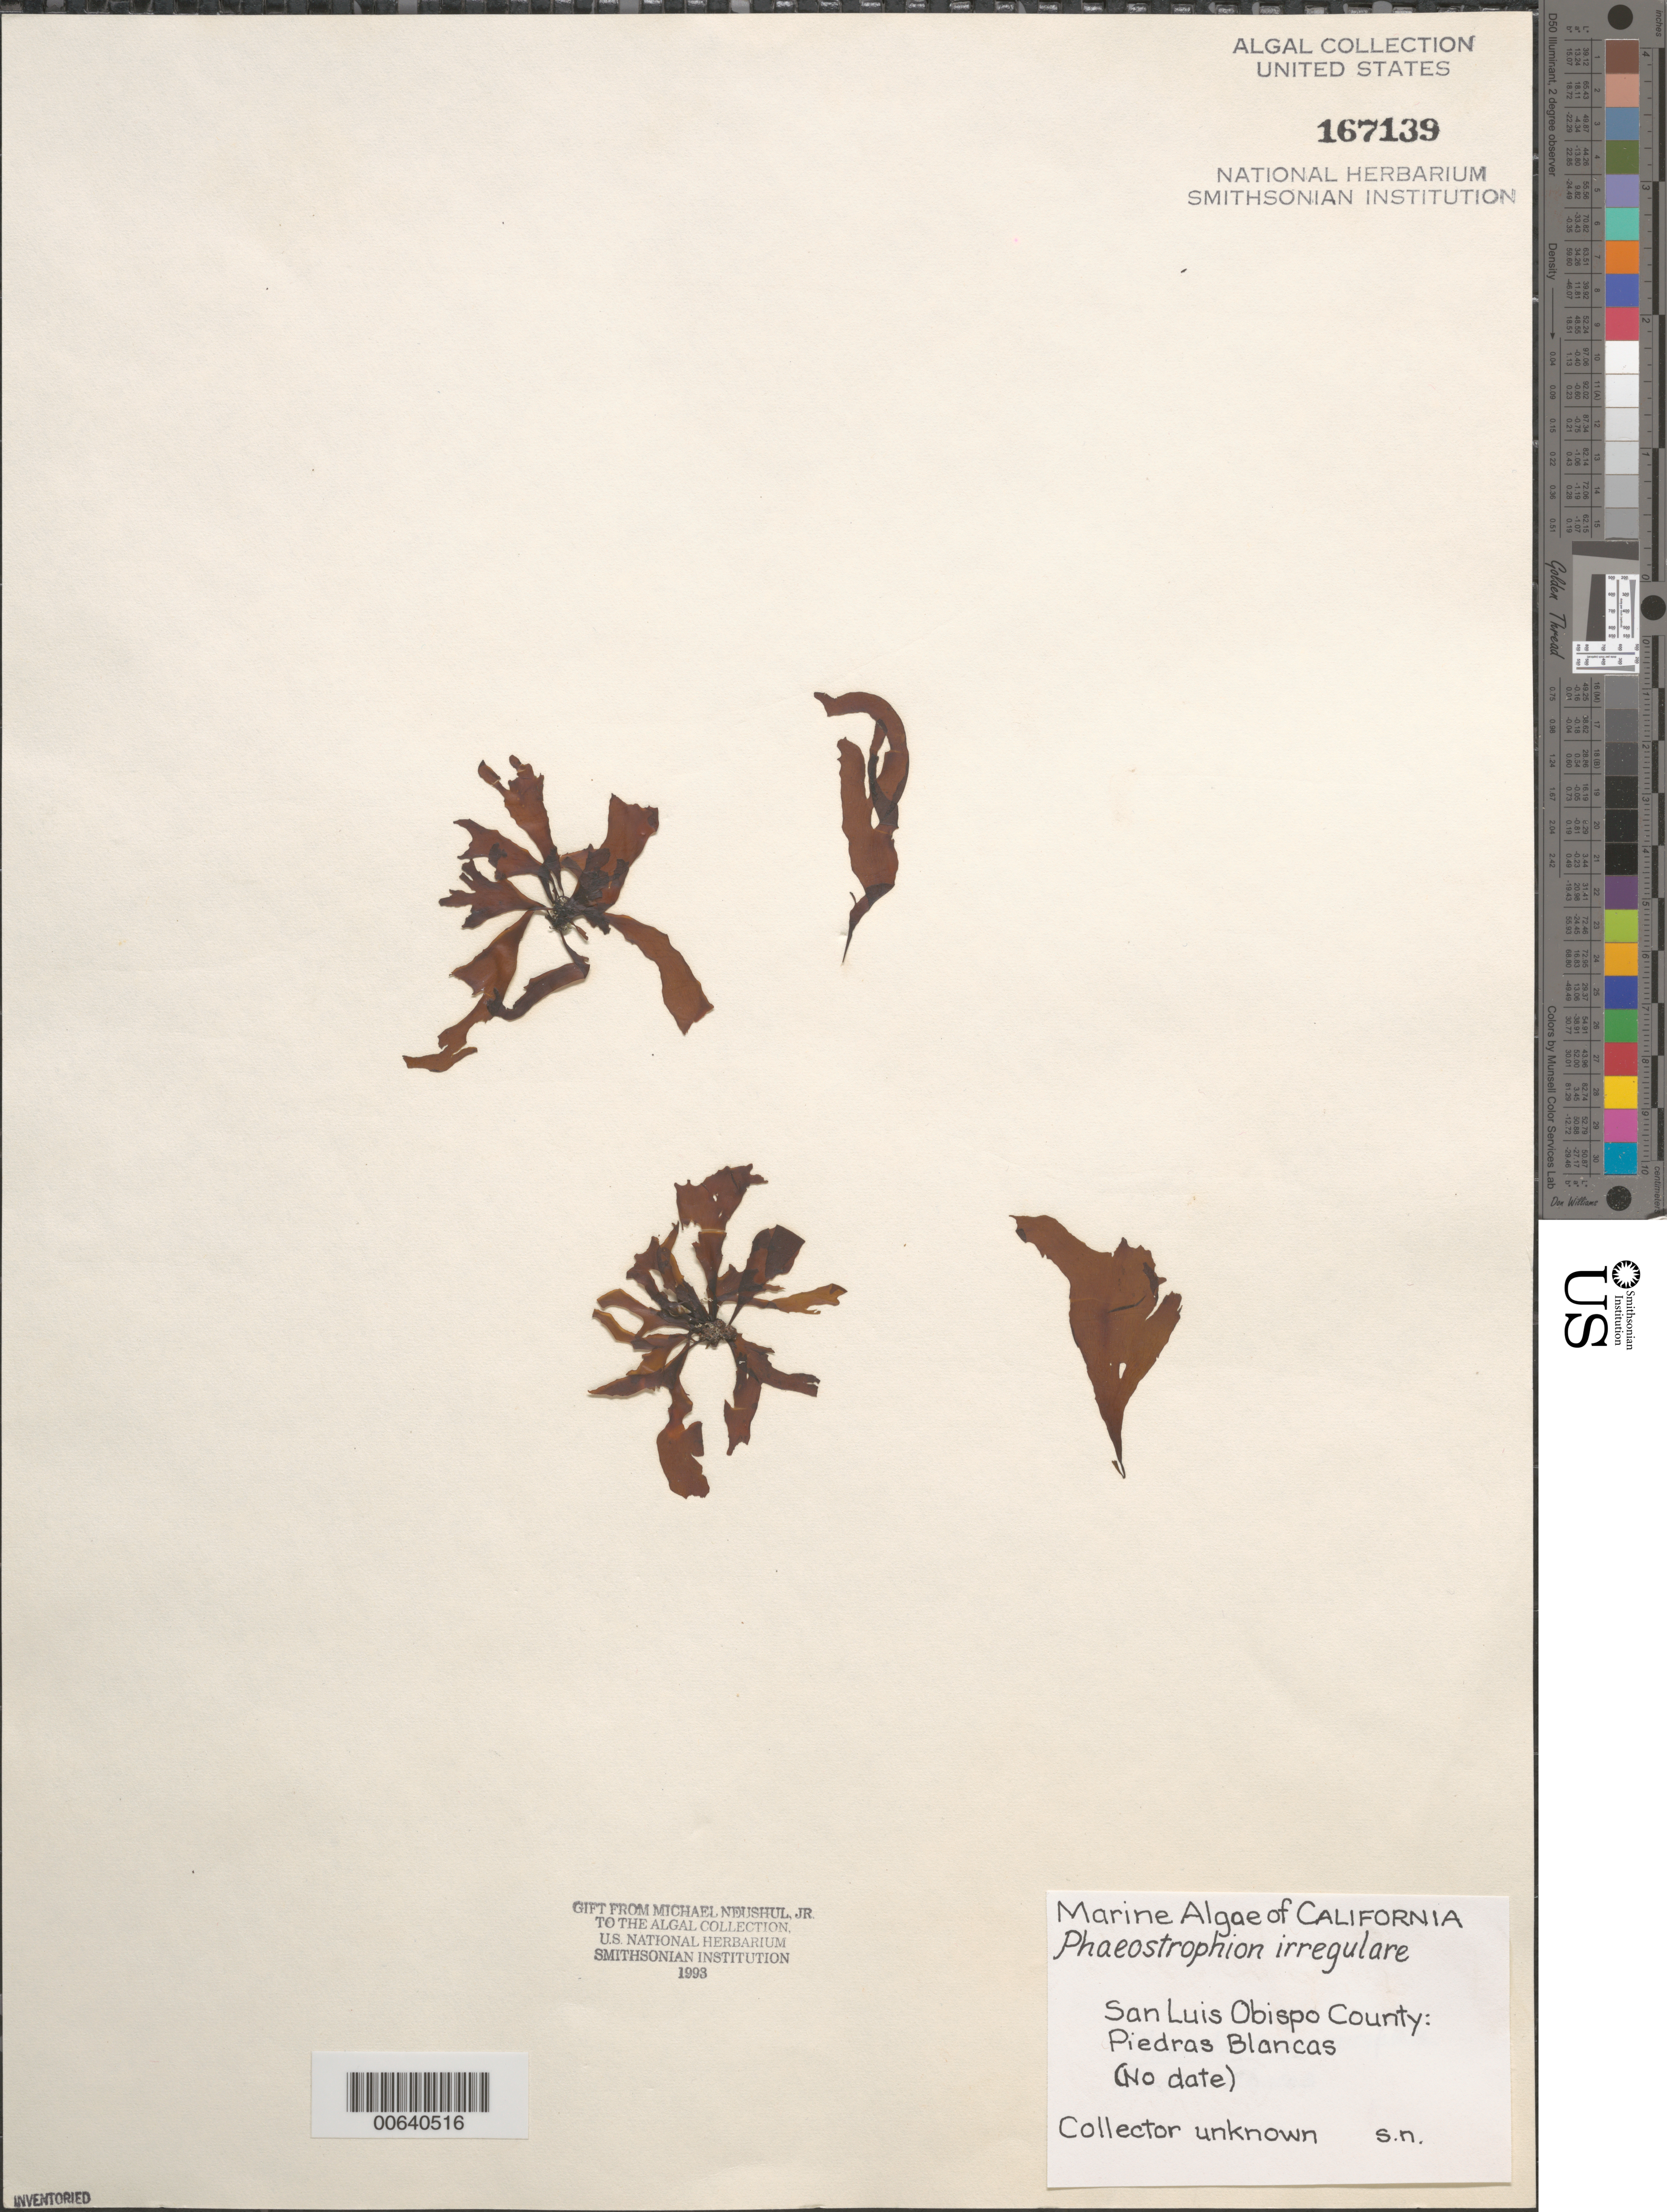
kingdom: Chromista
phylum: Ochrophyta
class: Phaeophyceae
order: Laminariales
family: Laminariaceae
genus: Phaeostrophion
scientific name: Phaeostrophion irregulare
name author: Setch. & N.L. Gardner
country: United States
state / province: California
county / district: San Luis Obispo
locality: Piedras Blancas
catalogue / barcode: US 167139